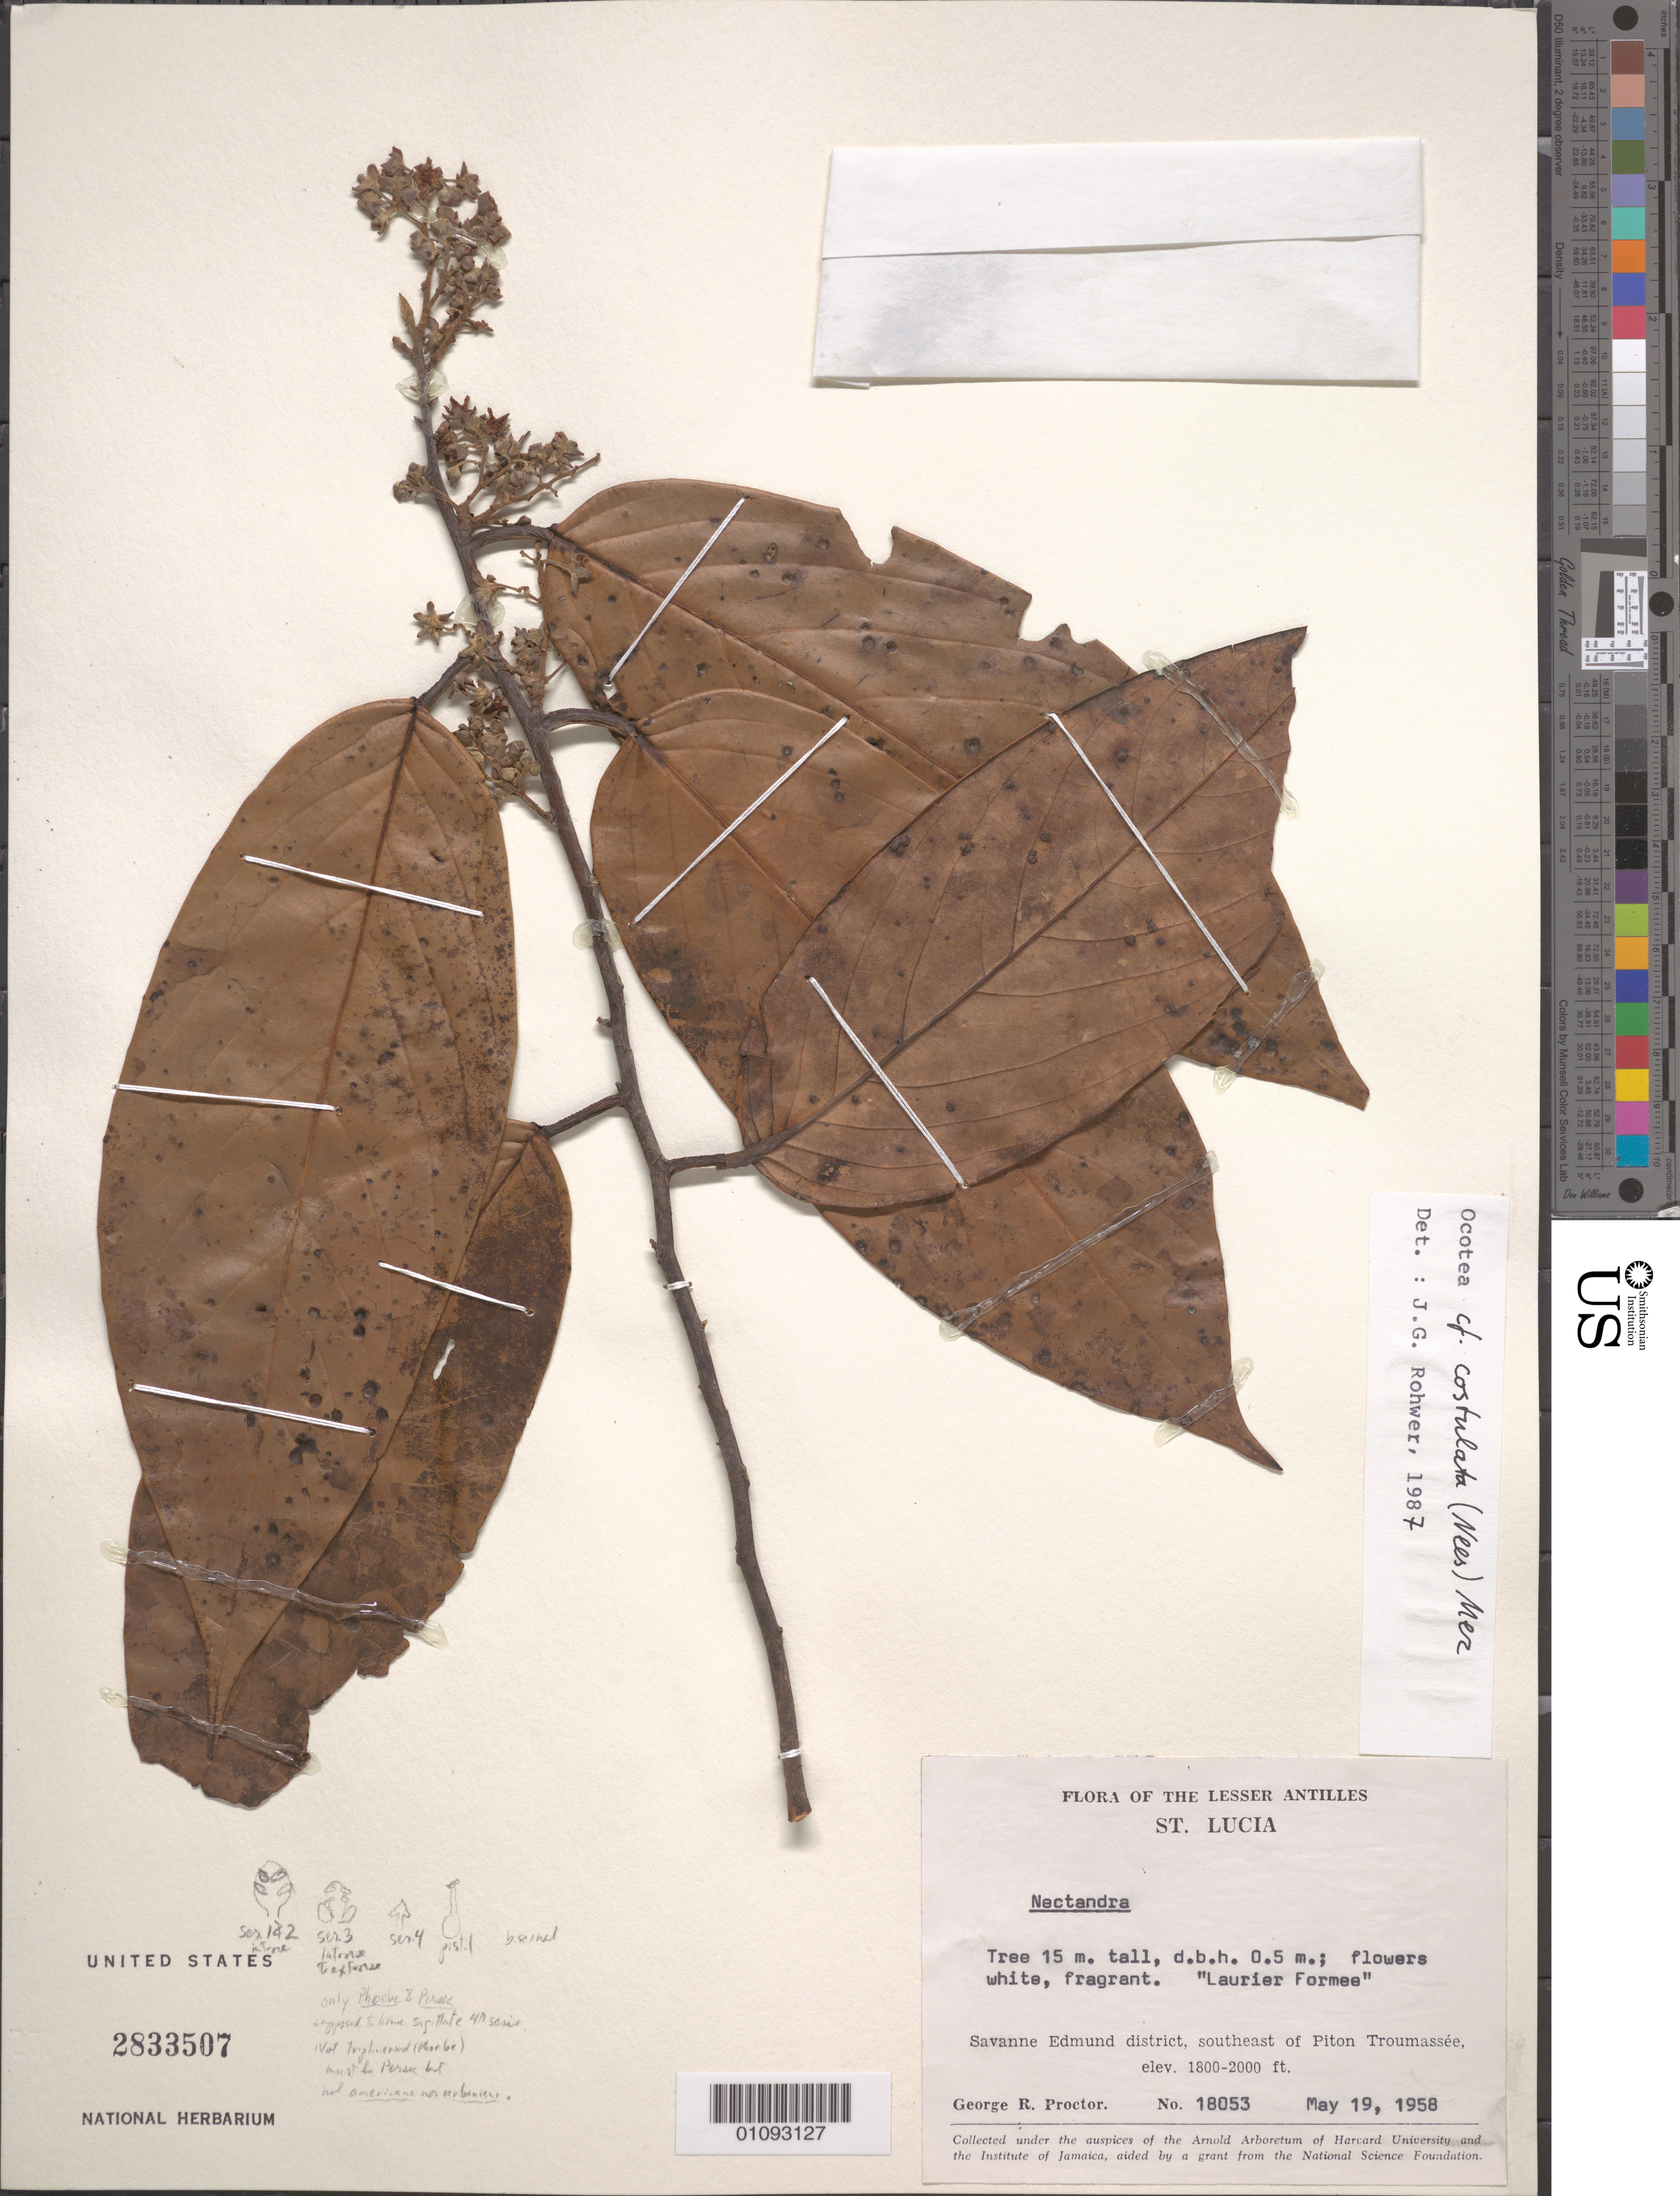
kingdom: Plantae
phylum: Tracheophyta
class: Magnoliopsida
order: Laurales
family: Lauraceae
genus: Ocotea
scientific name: Ocotea costulata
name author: (Nees) Mez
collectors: G. R. Proctor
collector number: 18053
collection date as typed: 19 May 1958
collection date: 1958-05-19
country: St. Lucia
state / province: Savanne Edmund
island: St. Lucia I.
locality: SE of Piton Troumassee.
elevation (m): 549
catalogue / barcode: US 2833507